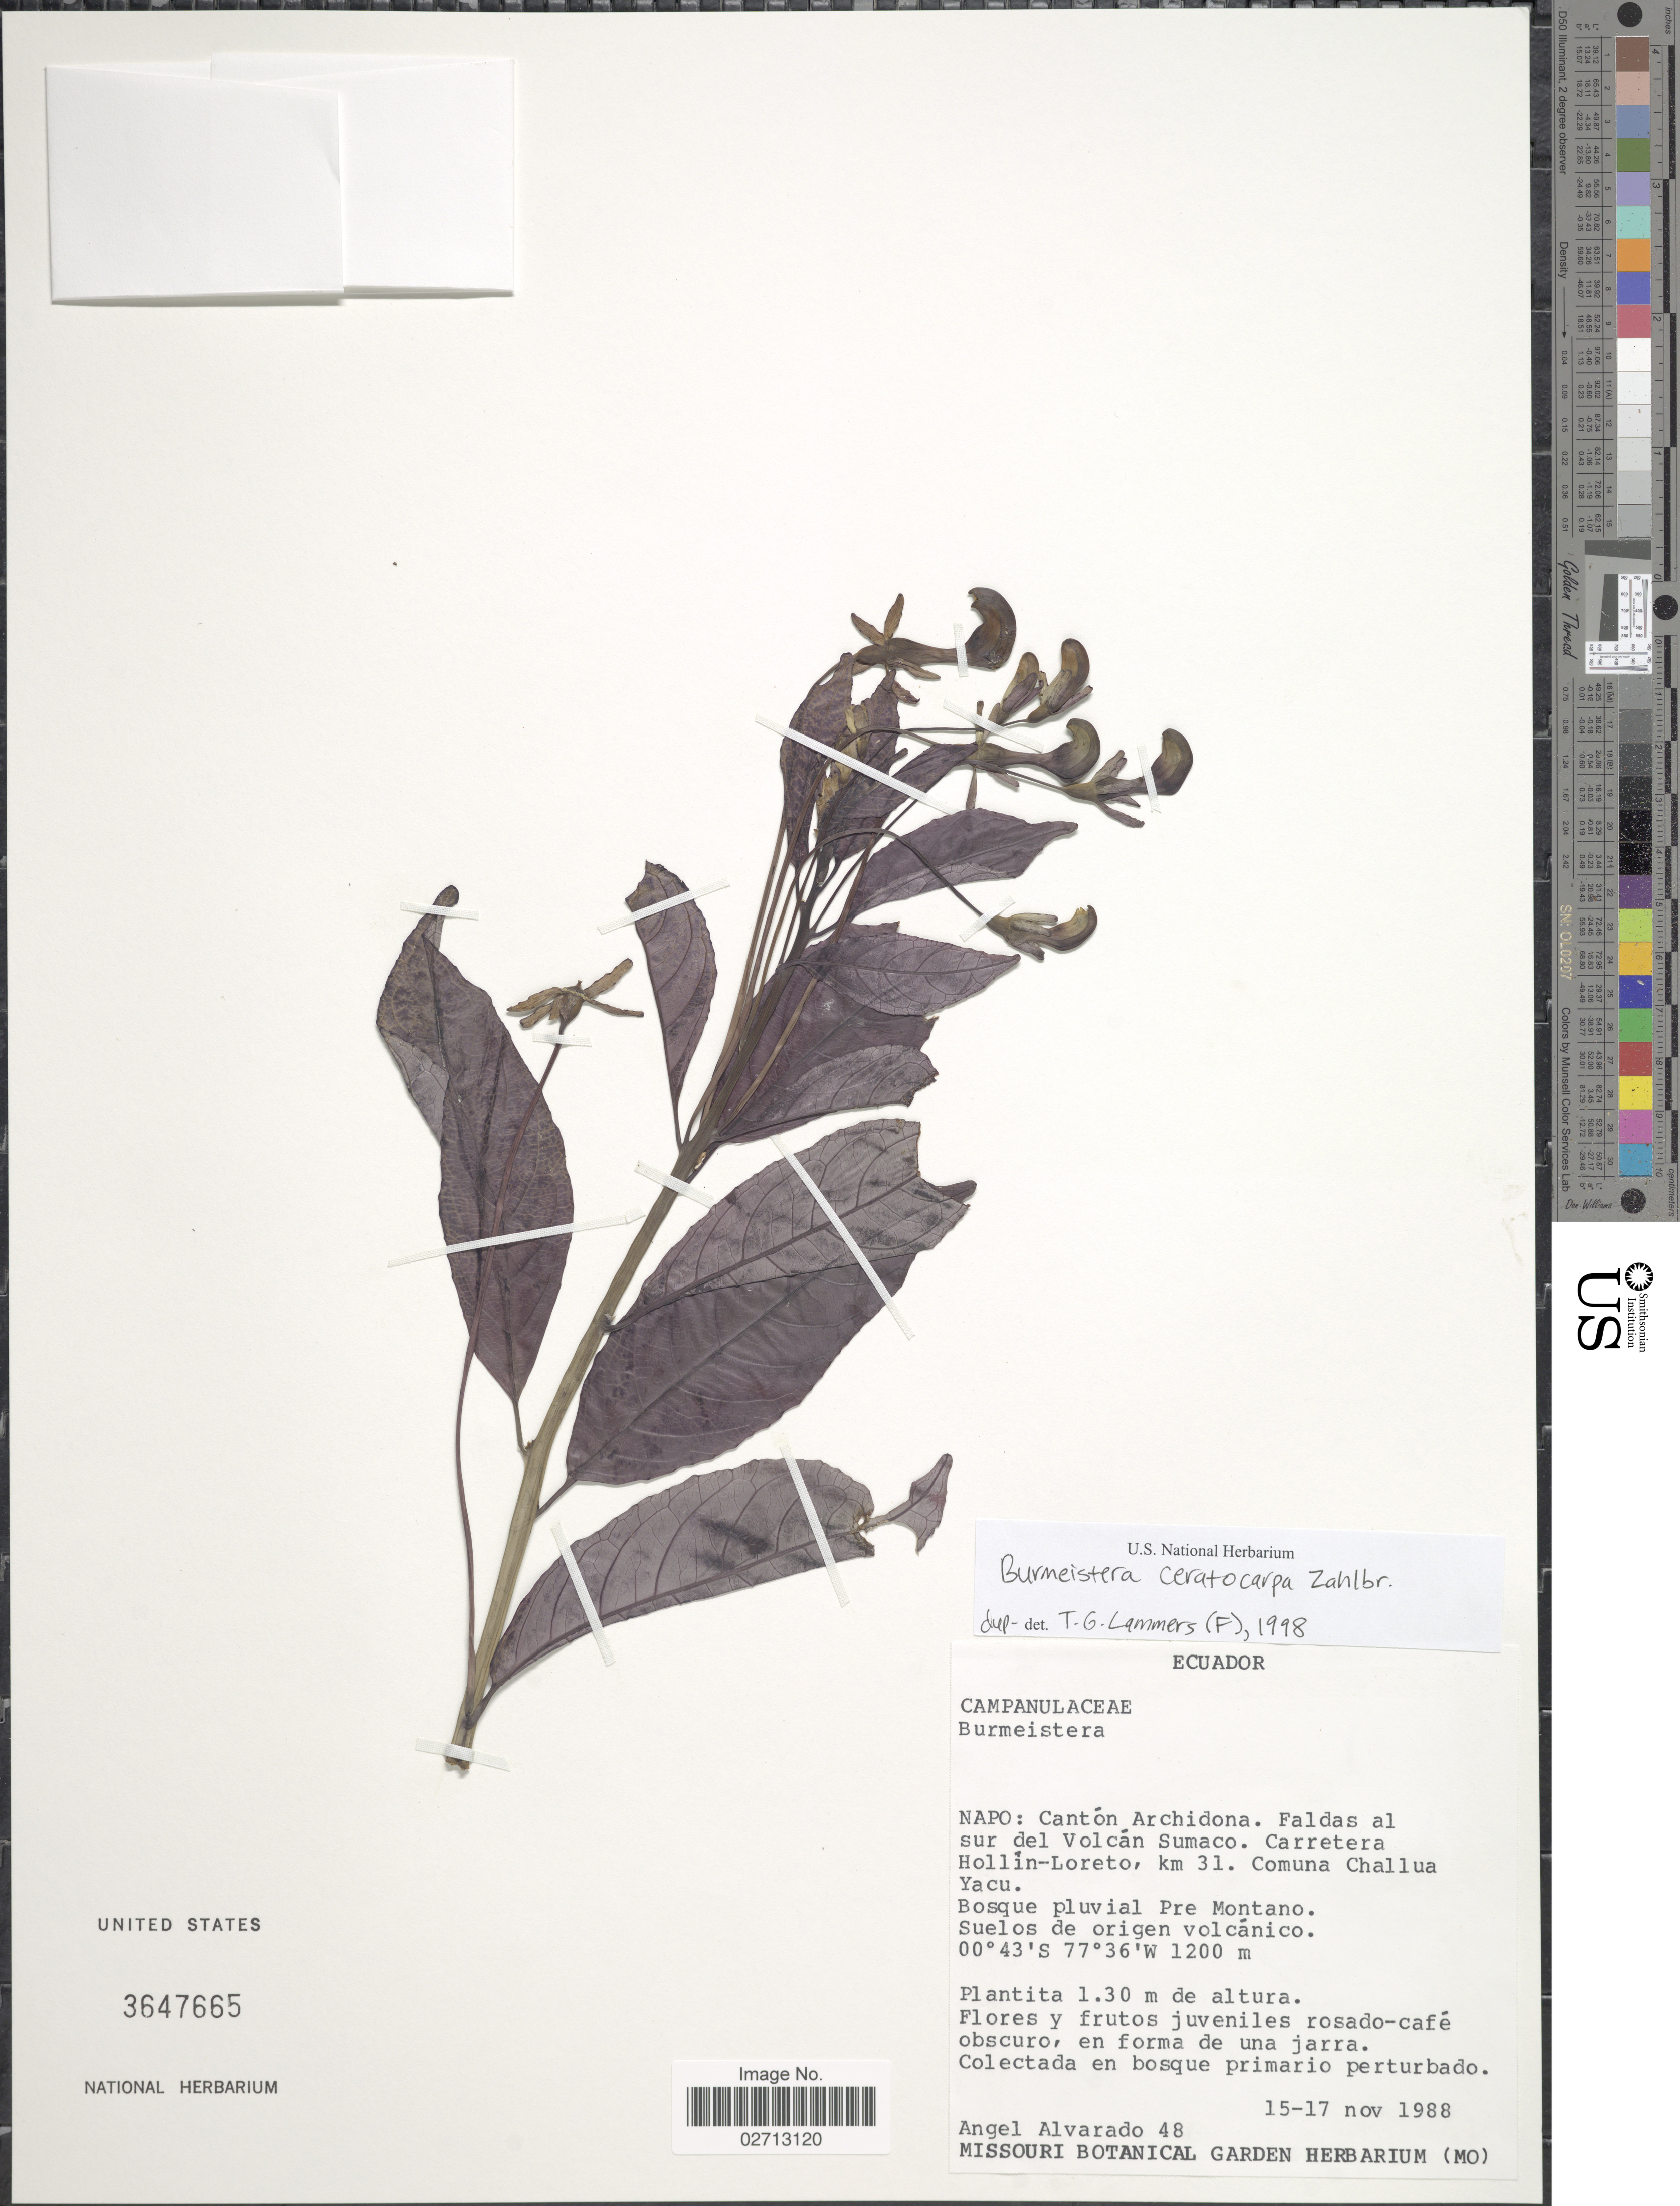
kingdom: Plantae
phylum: Tracheophyta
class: Magnoliopsida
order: Asterales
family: Campanulaceae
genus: Burmeistera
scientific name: Burmeistera ceratocarpa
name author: J. Zahlbr.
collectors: A. Alvarado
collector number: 48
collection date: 1988-11-15/1988-11-17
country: Ecuador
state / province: Napo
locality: Canton Archidona. Faldas al sur del Volcan Sumaco. Carretera Hollin-Loreto, km 31. Comuna Challua Yacu.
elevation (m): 1200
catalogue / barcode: US 3647665